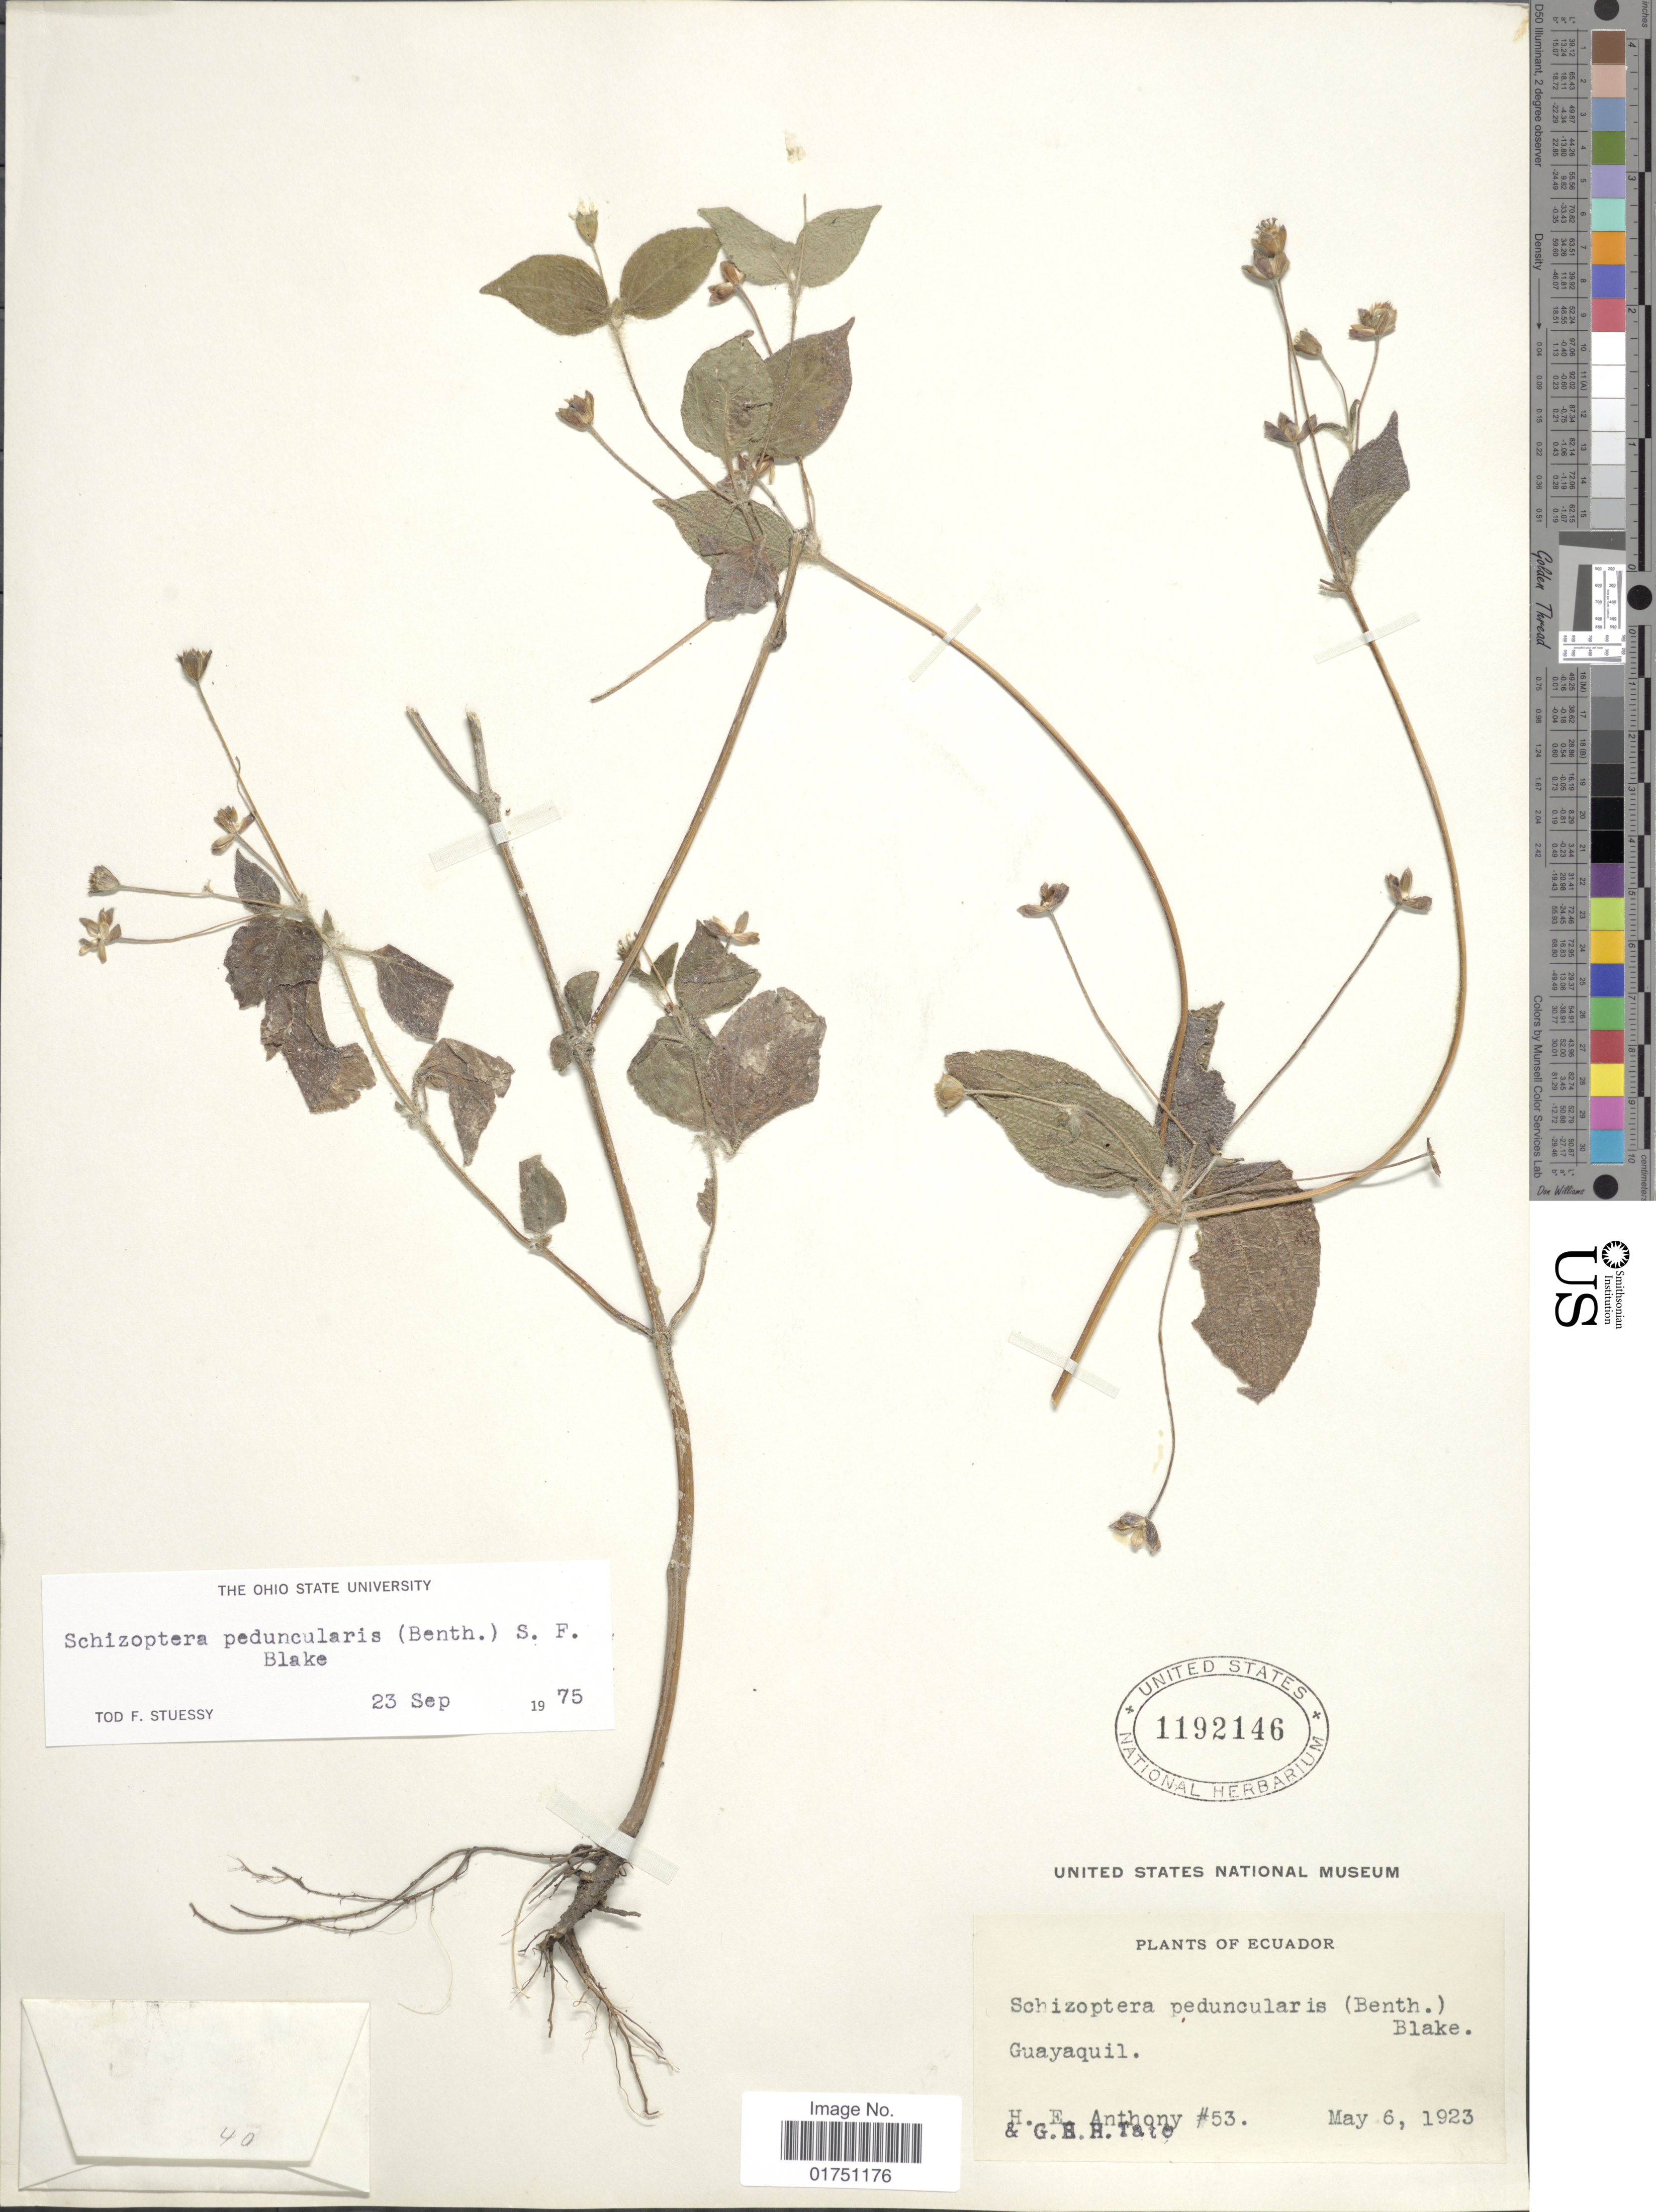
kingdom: Plantae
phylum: Tracheophyta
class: Magnoliopsida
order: Asterales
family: Asteraceae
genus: Schizoptera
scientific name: Schizoptera peduncularis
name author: S.F. Blake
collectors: H. E. Anthony & G. H. H.Tate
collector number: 53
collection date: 1923-05-06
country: Ecuador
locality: Guayaquil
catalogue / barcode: US 1192146